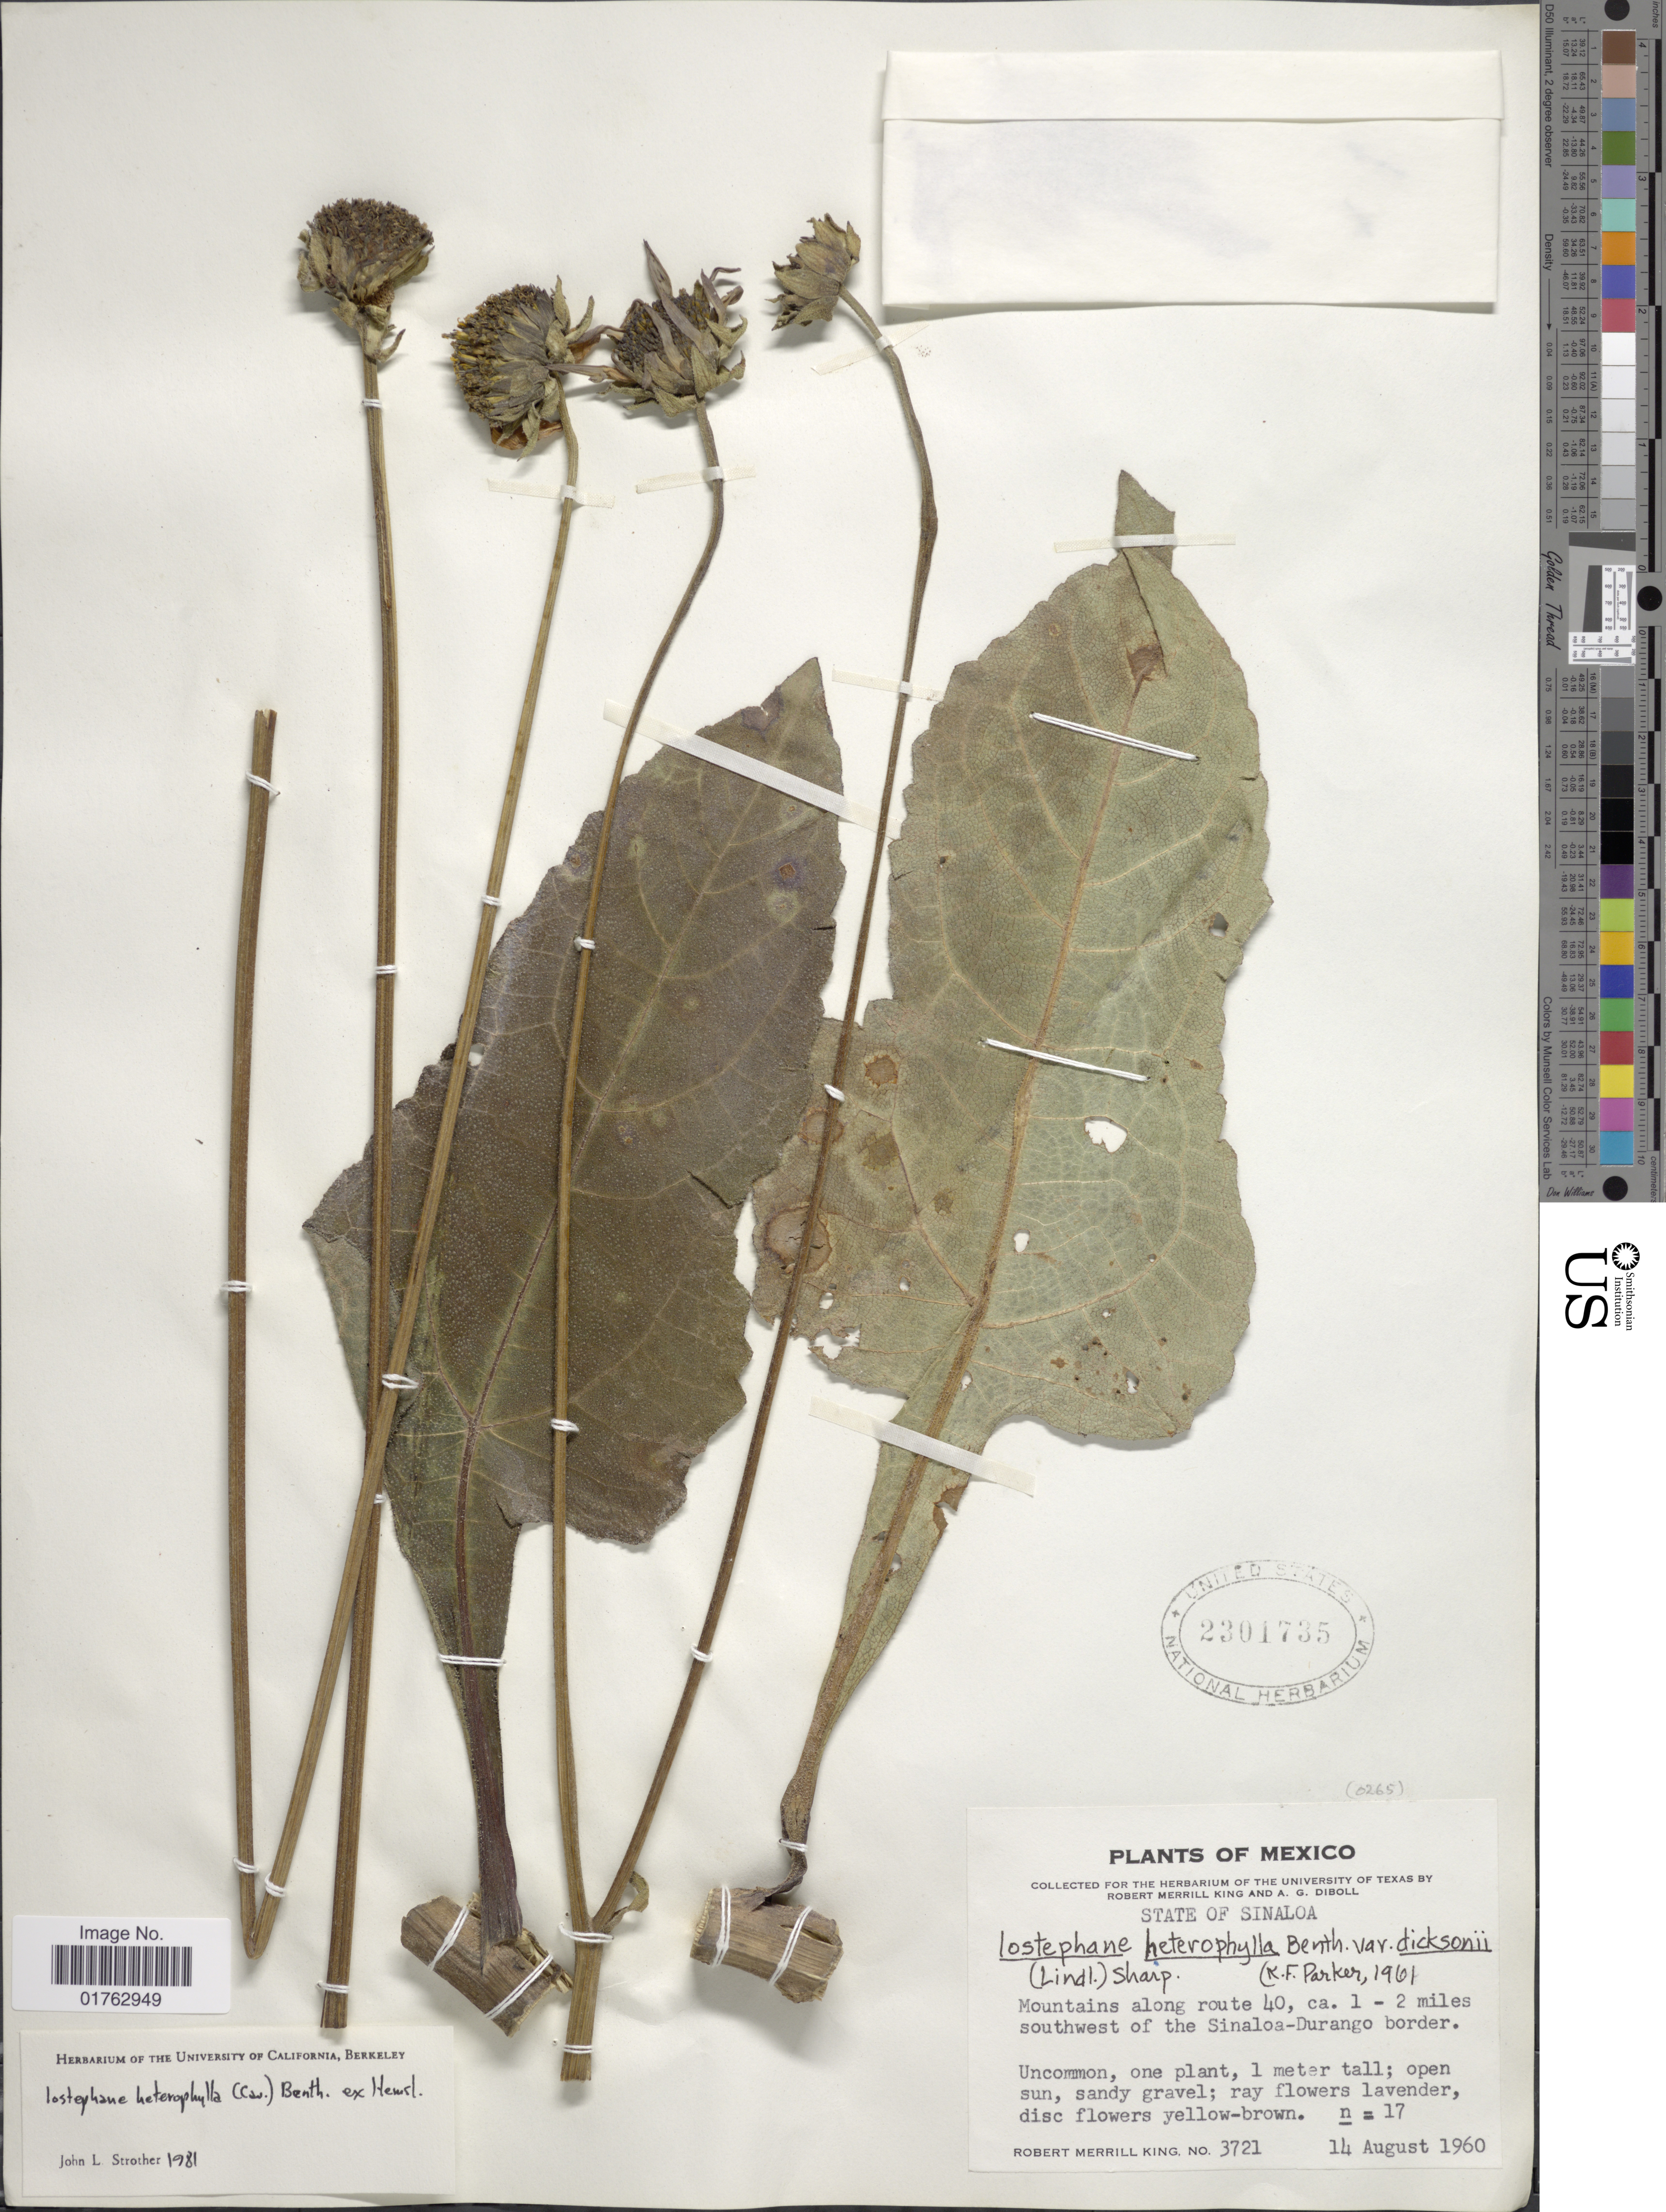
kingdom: Plantae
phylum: Tracheophyta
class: Magnoliopsida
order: Asterales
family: Asteraceae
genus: Iostephane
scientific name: Iostephane heterophylla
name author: (Cav.) Benth. ex Hemsl.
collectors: R. M. King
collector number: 3721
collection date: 1960-08-14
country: Mexico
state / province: Sinaloa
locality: Mountains along route 40, ca. 1-2 miles southwest of the Sinaloa-Durnago border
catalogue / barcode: US 2301735